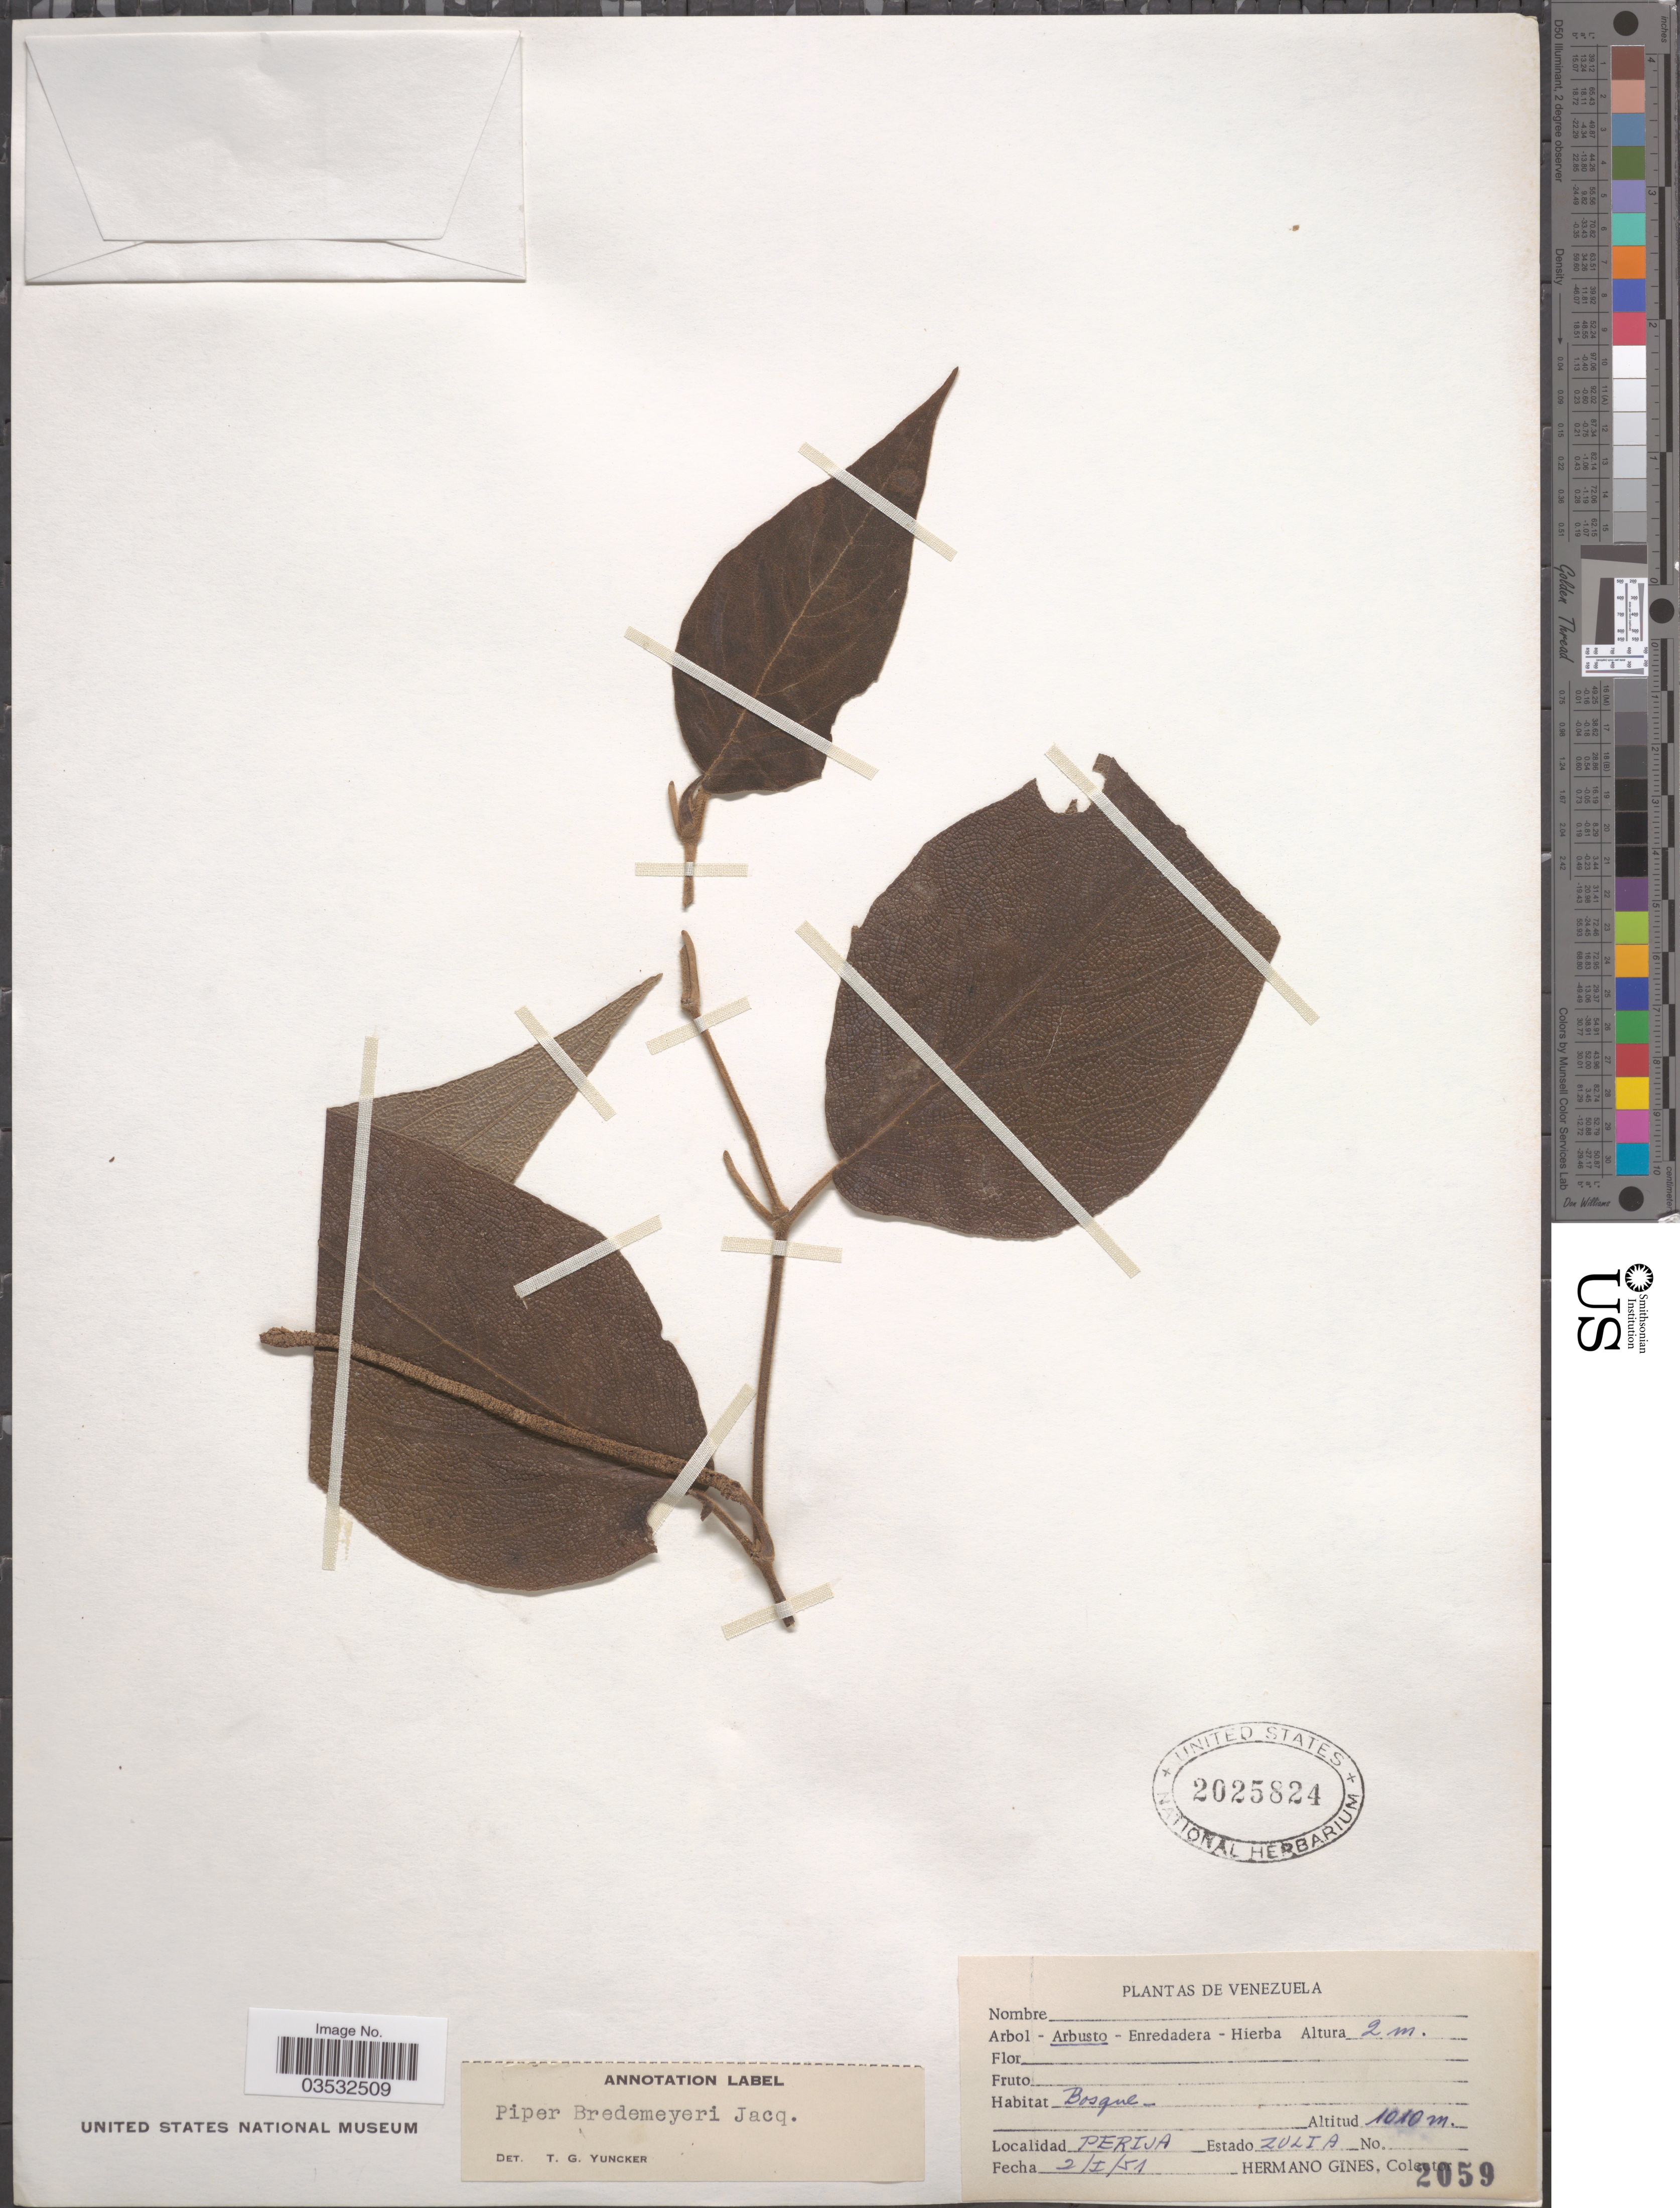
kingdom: Plantae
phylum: Tracheophyta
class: Magnoliopsida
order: Piperales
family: Piperaceae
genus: Piper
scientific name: Piper bredemeyeri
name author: J. Jacq.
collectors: Bro. Gines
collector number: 2059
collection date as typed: Transcribed d/m/y: 2/1/51; t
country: Venezuela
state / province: Zulia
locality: Perija.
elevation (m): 1010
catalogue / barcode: US 2025824